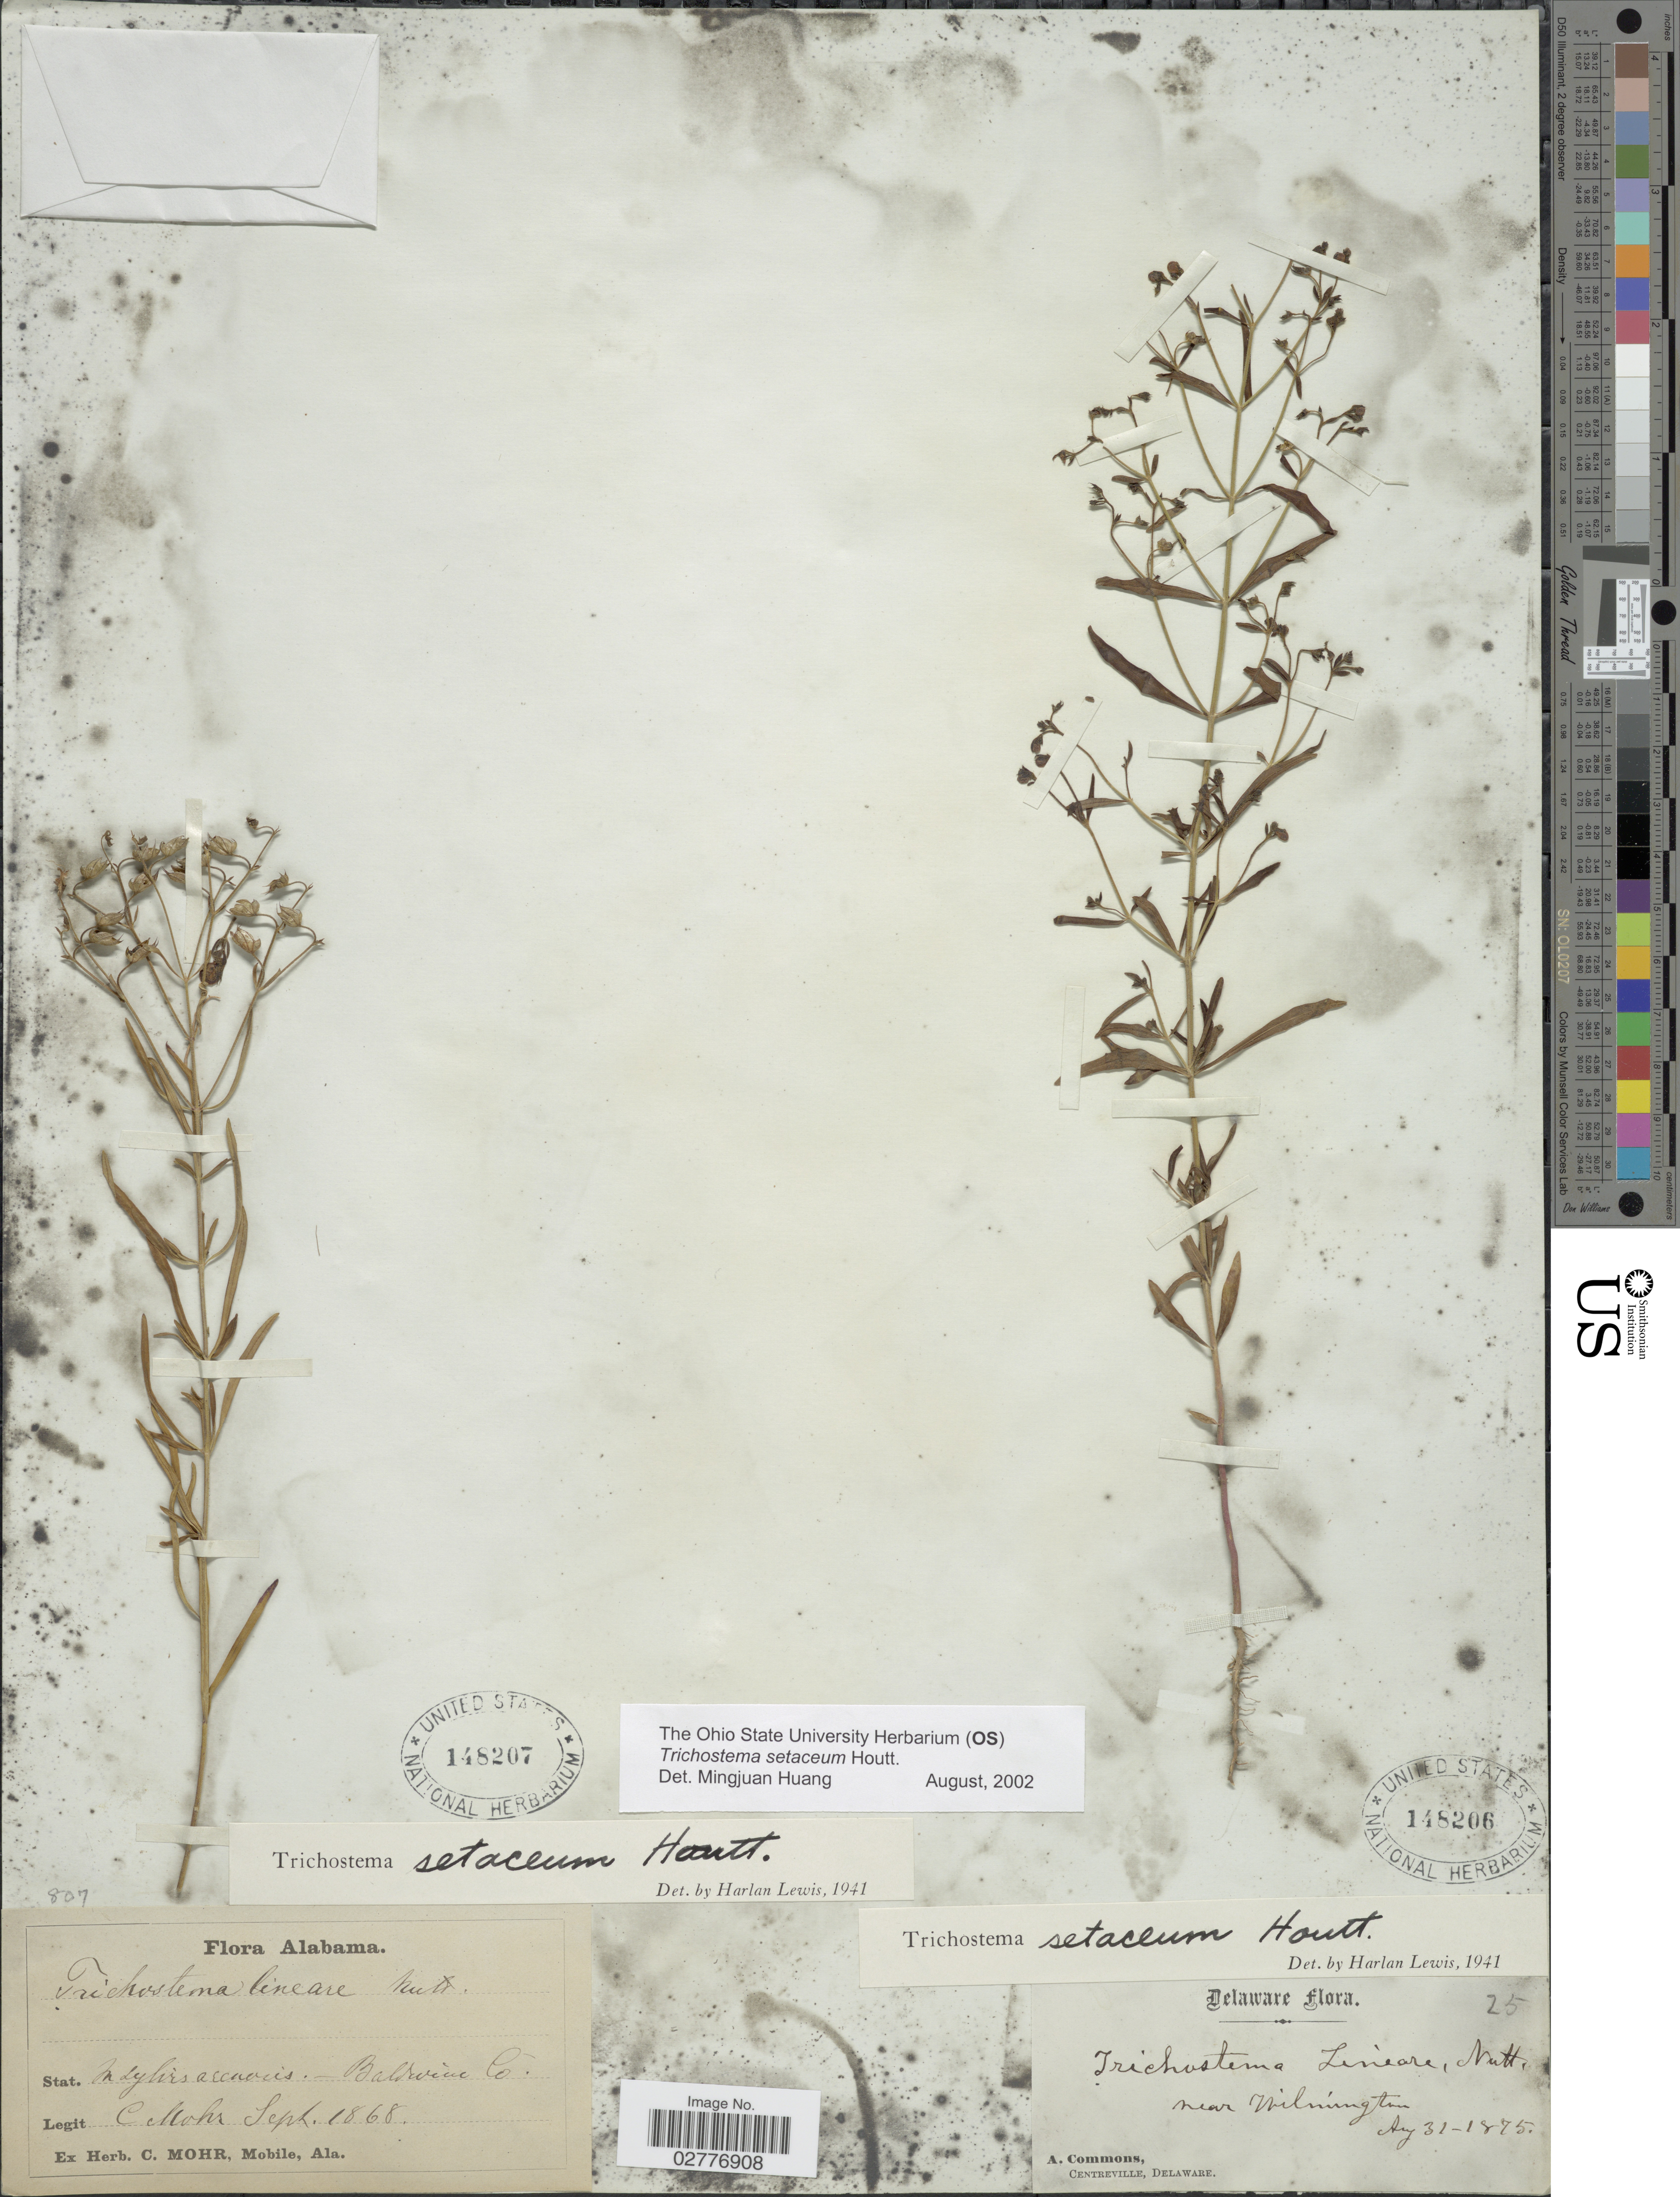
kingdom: Plantae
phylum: Tracheophyta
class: Magnoliopsida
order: Lamiales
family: Lamiaceae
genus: Trichostema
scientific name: Trichostema setaceum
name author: Houtt.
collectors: C. T. Mohr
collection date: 1868-09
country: United States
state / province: Alabama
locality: Baldwin Co.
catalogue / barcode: US 148207